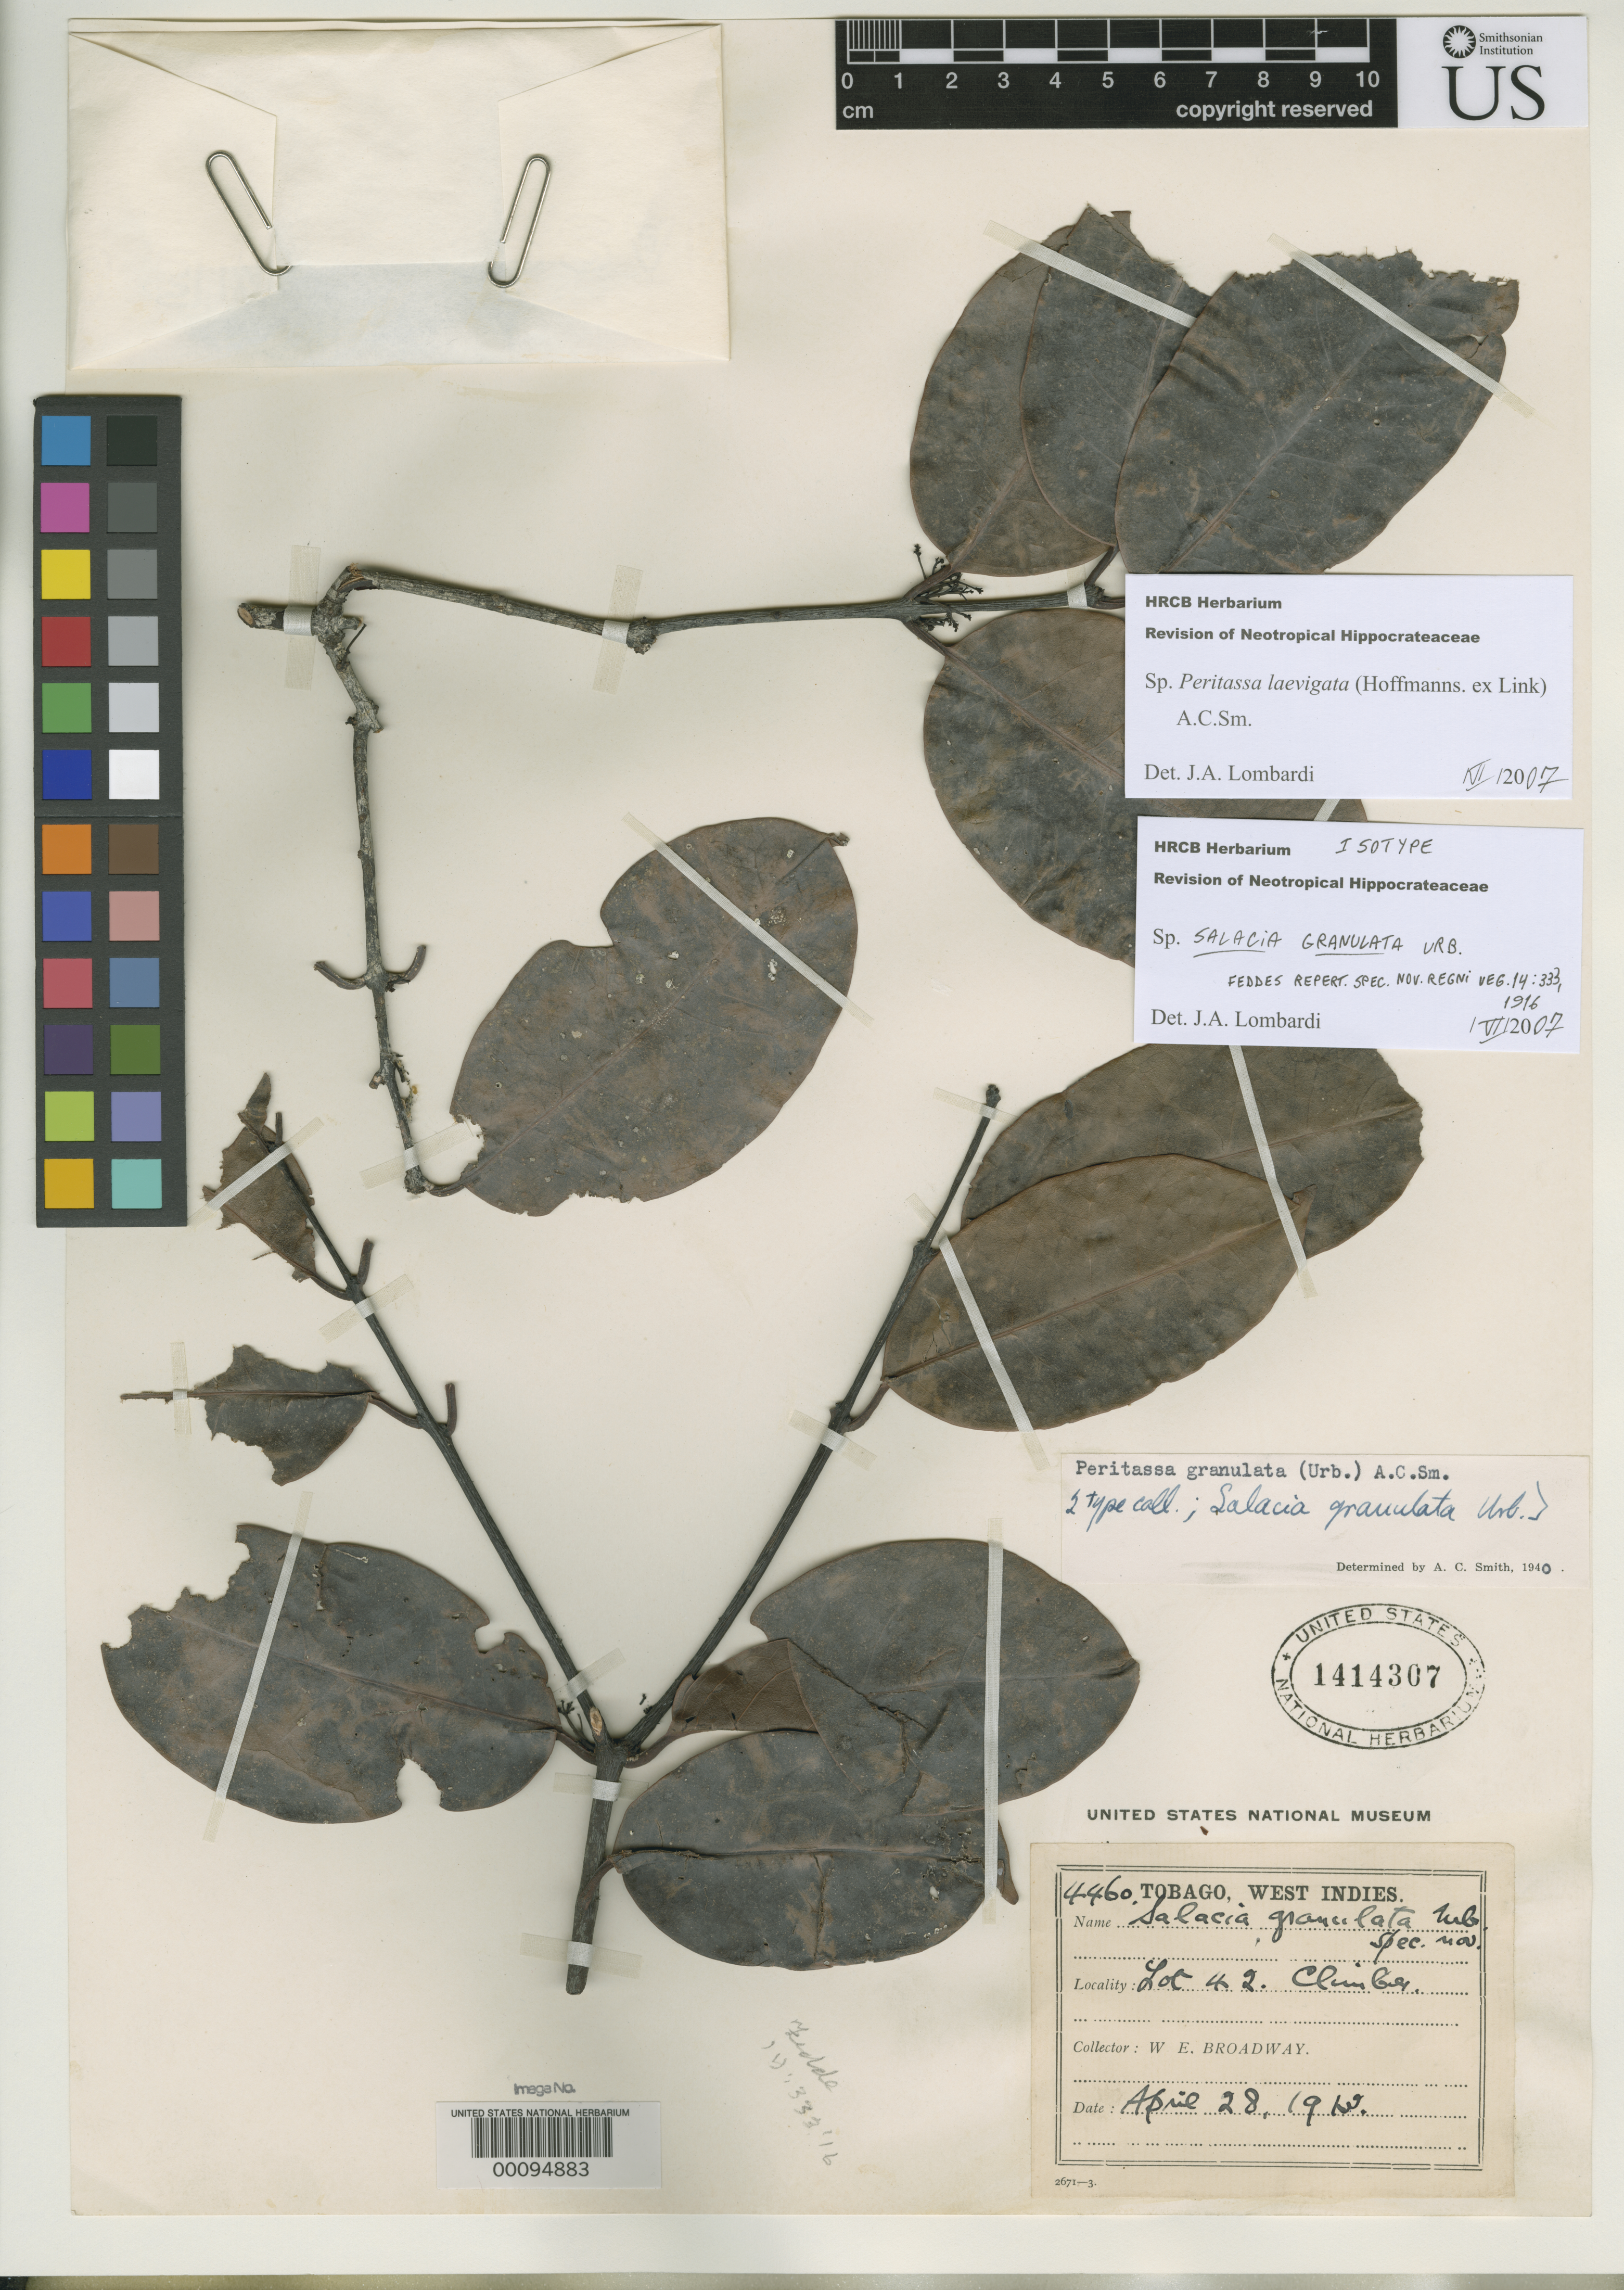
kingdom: Plantae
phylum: Tracheophyta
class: Magnoliopsida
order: Celastrales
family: Celastraceae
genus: Salacia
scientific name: Salacia granulata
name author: Urb.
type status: Isotype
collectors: W. E. Broadway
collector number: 4460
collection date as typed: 28 Apr 1913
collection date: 1913-04-28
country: Trinidad and Tobago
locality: Tobago.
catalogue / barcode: US 1414307